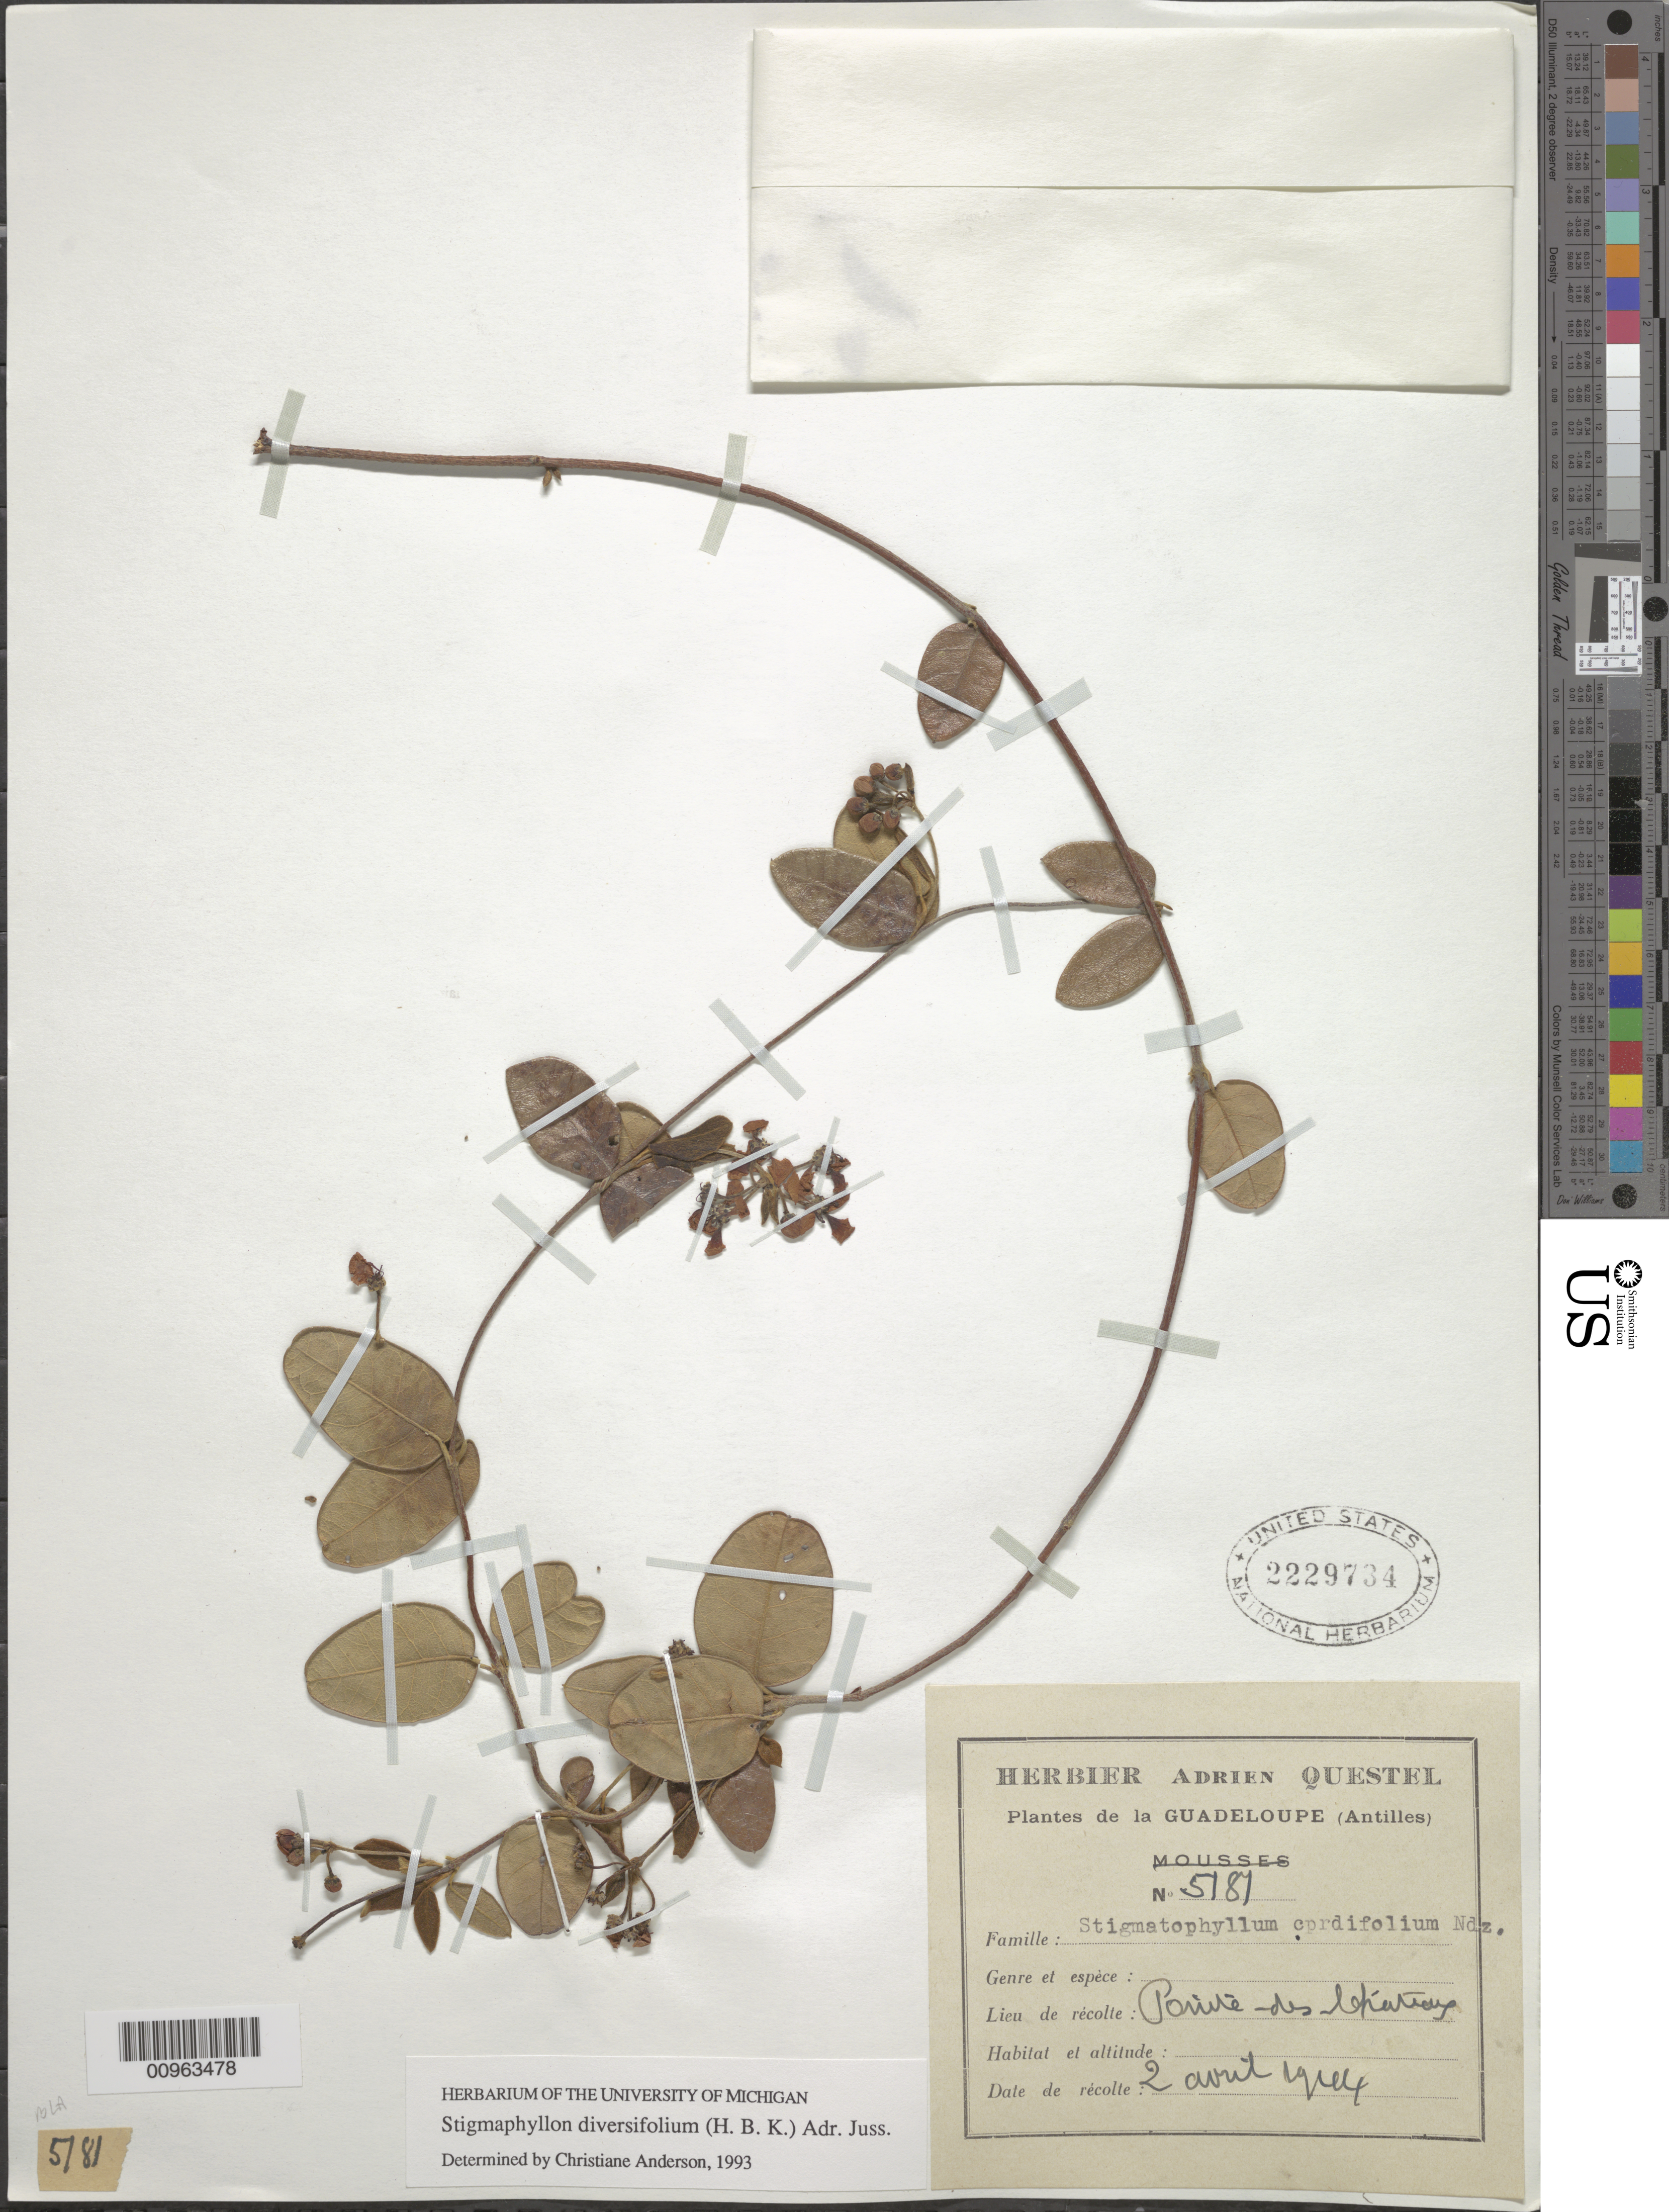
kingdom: Plantae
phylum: Tracheophyta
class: Magnoliopsida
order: Malpighiales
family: Malpighiaceae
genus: Stigmaphyllon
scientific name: Stigmaphyllon diversifolium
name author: (Kunth) A. Juss.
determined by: Anderson, C.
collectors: A. Questel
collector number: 5187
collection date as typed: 02 Apr 1944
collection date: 1944-04-02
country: Guadeloupe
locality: Pointe des "Lehátroug"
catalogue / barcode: US 2229734